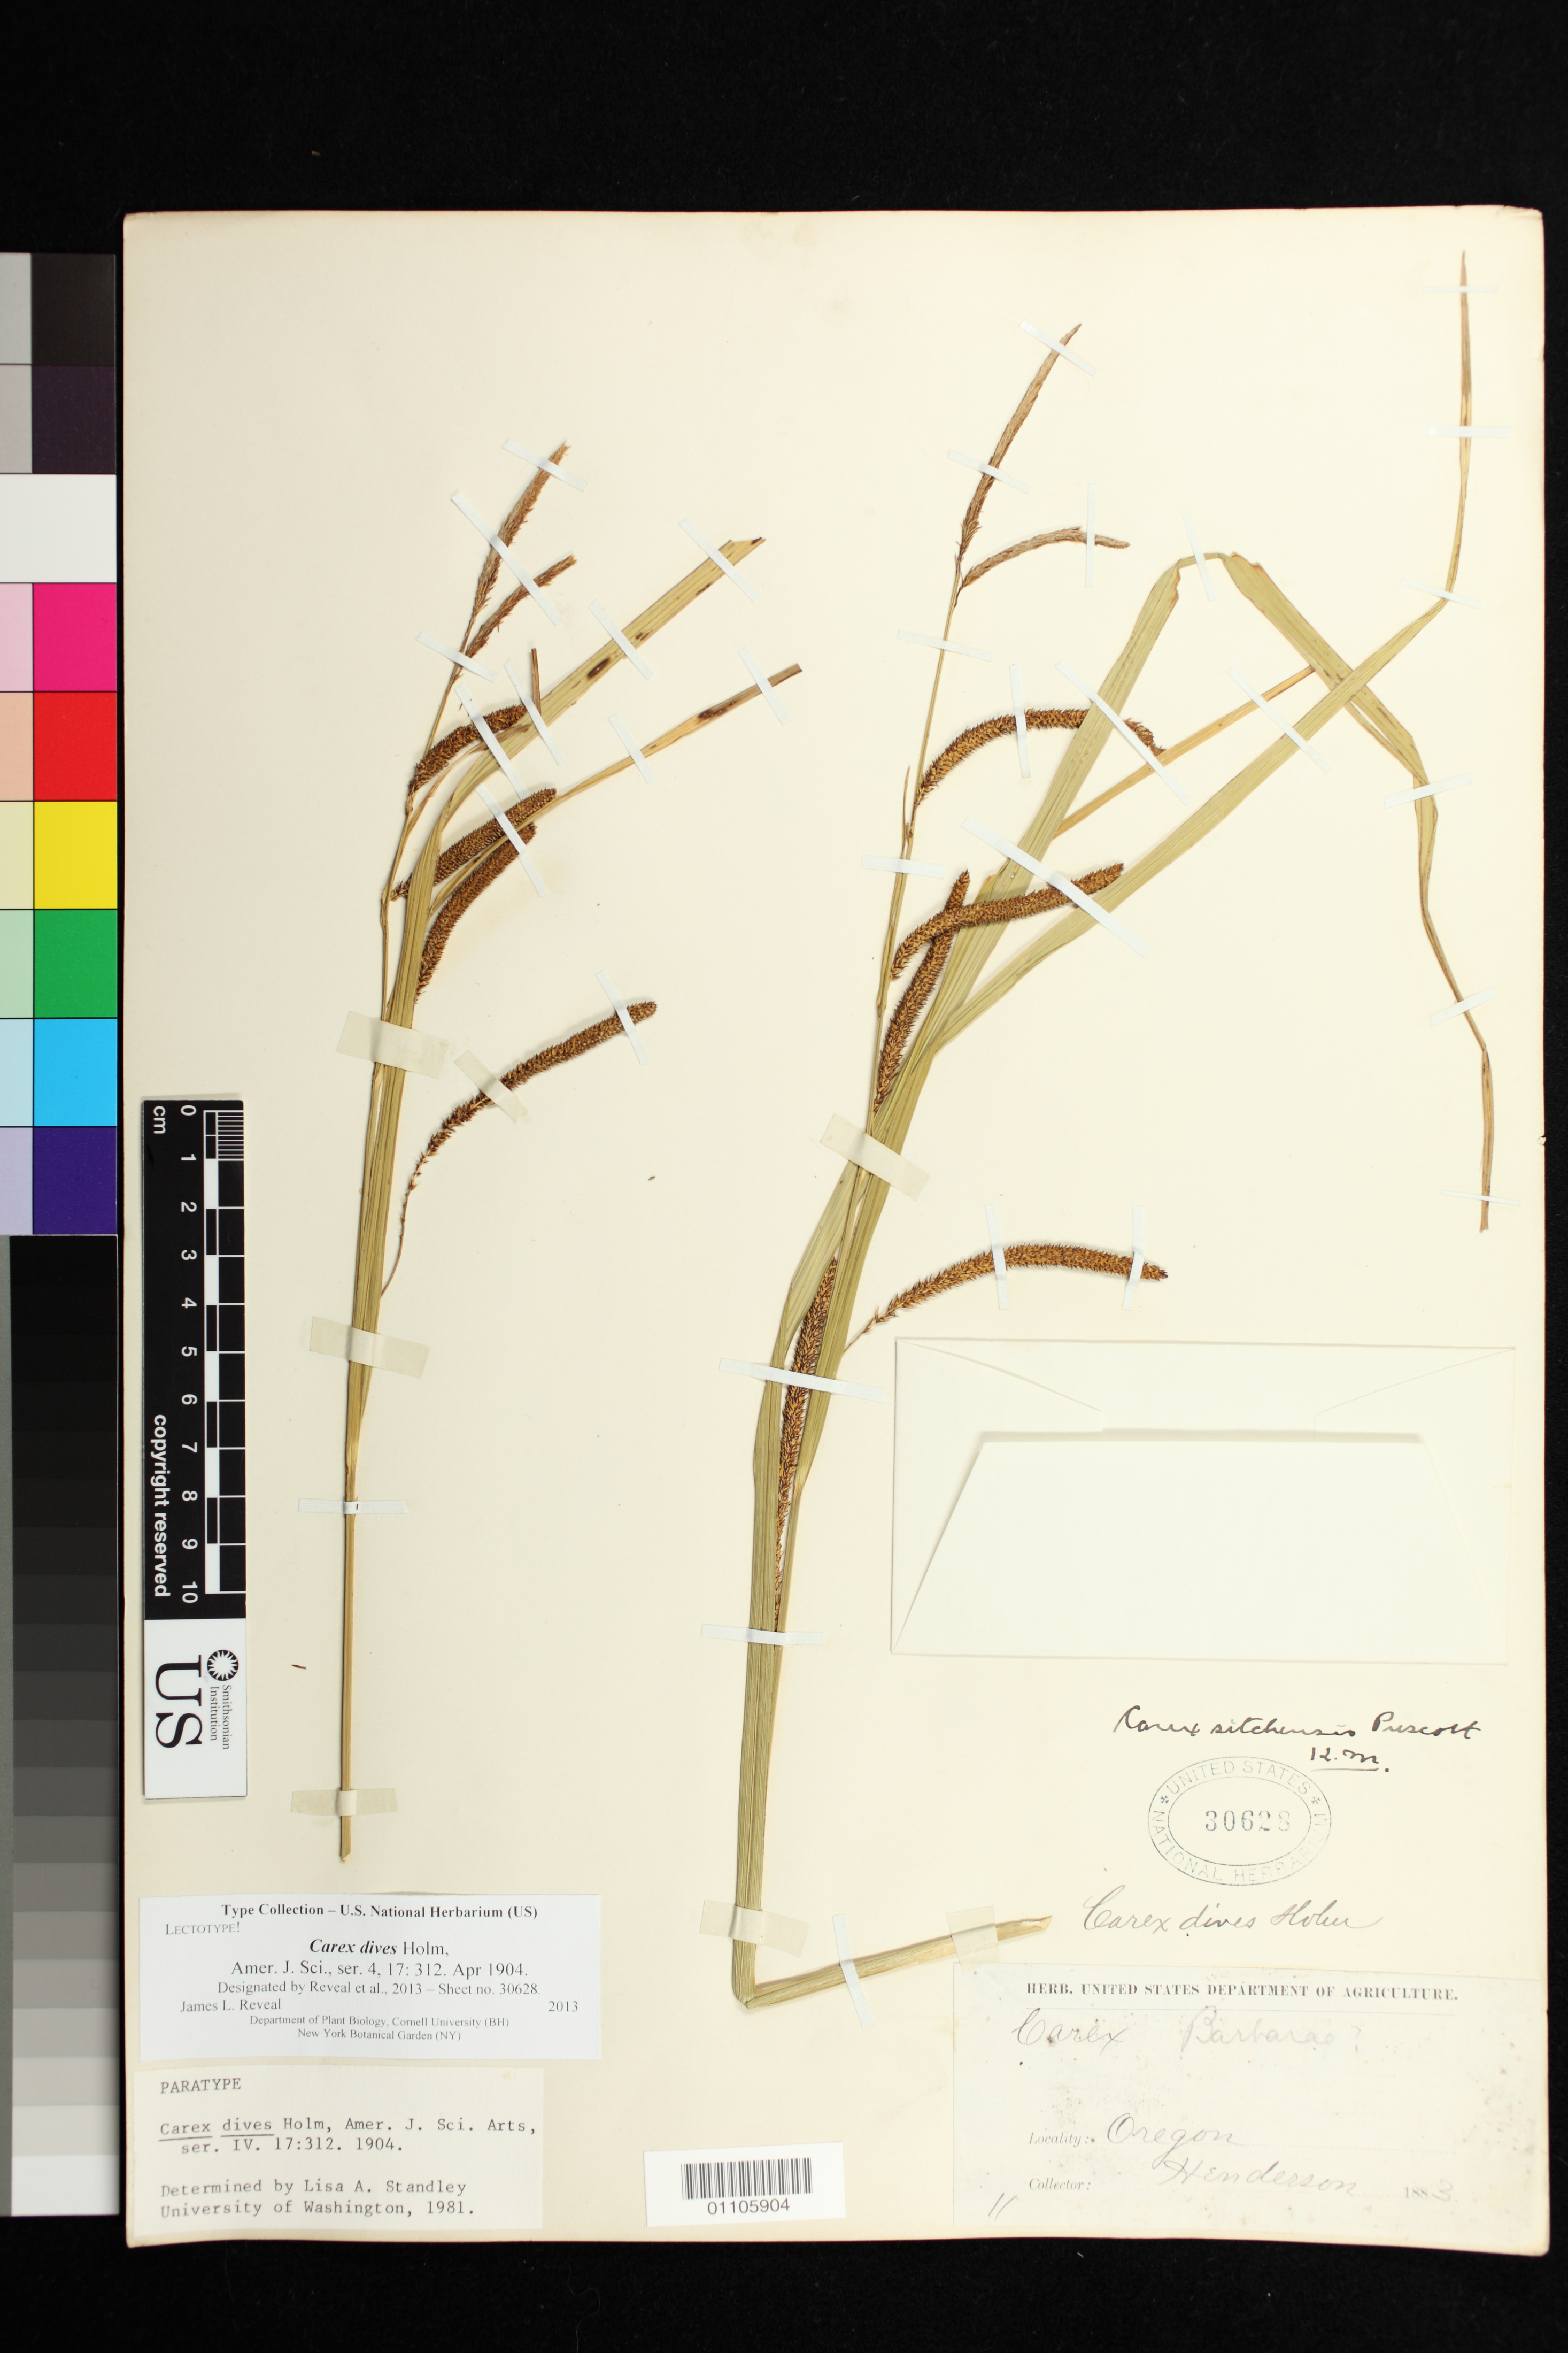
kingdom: Plantae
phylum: Tracheophyta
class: Liliopsida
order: Poales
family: Cyperaceae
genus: Carex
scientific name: Carex dives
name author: Holm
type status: Lectotype; Syntype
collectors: L. F. Henderson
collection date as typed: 1883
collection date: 1883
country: United States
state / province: Oregon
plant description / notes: Currently accepted name as cited by L.A. Standley (1985).; Standley (1985) cited a US sheet (Henderson s.n., Oregon) as "lectotype" but no US sheet has been found annotated as "type", "holotype", or "lectotype" by her. This sheet (USNH 30628) was annotated by her (1981) as "paratype". This sheet was later (2013) annotated as lectotype by J.L. Reveal, but lectotypification not found as of Nov. 2021.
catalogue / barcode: US 30628